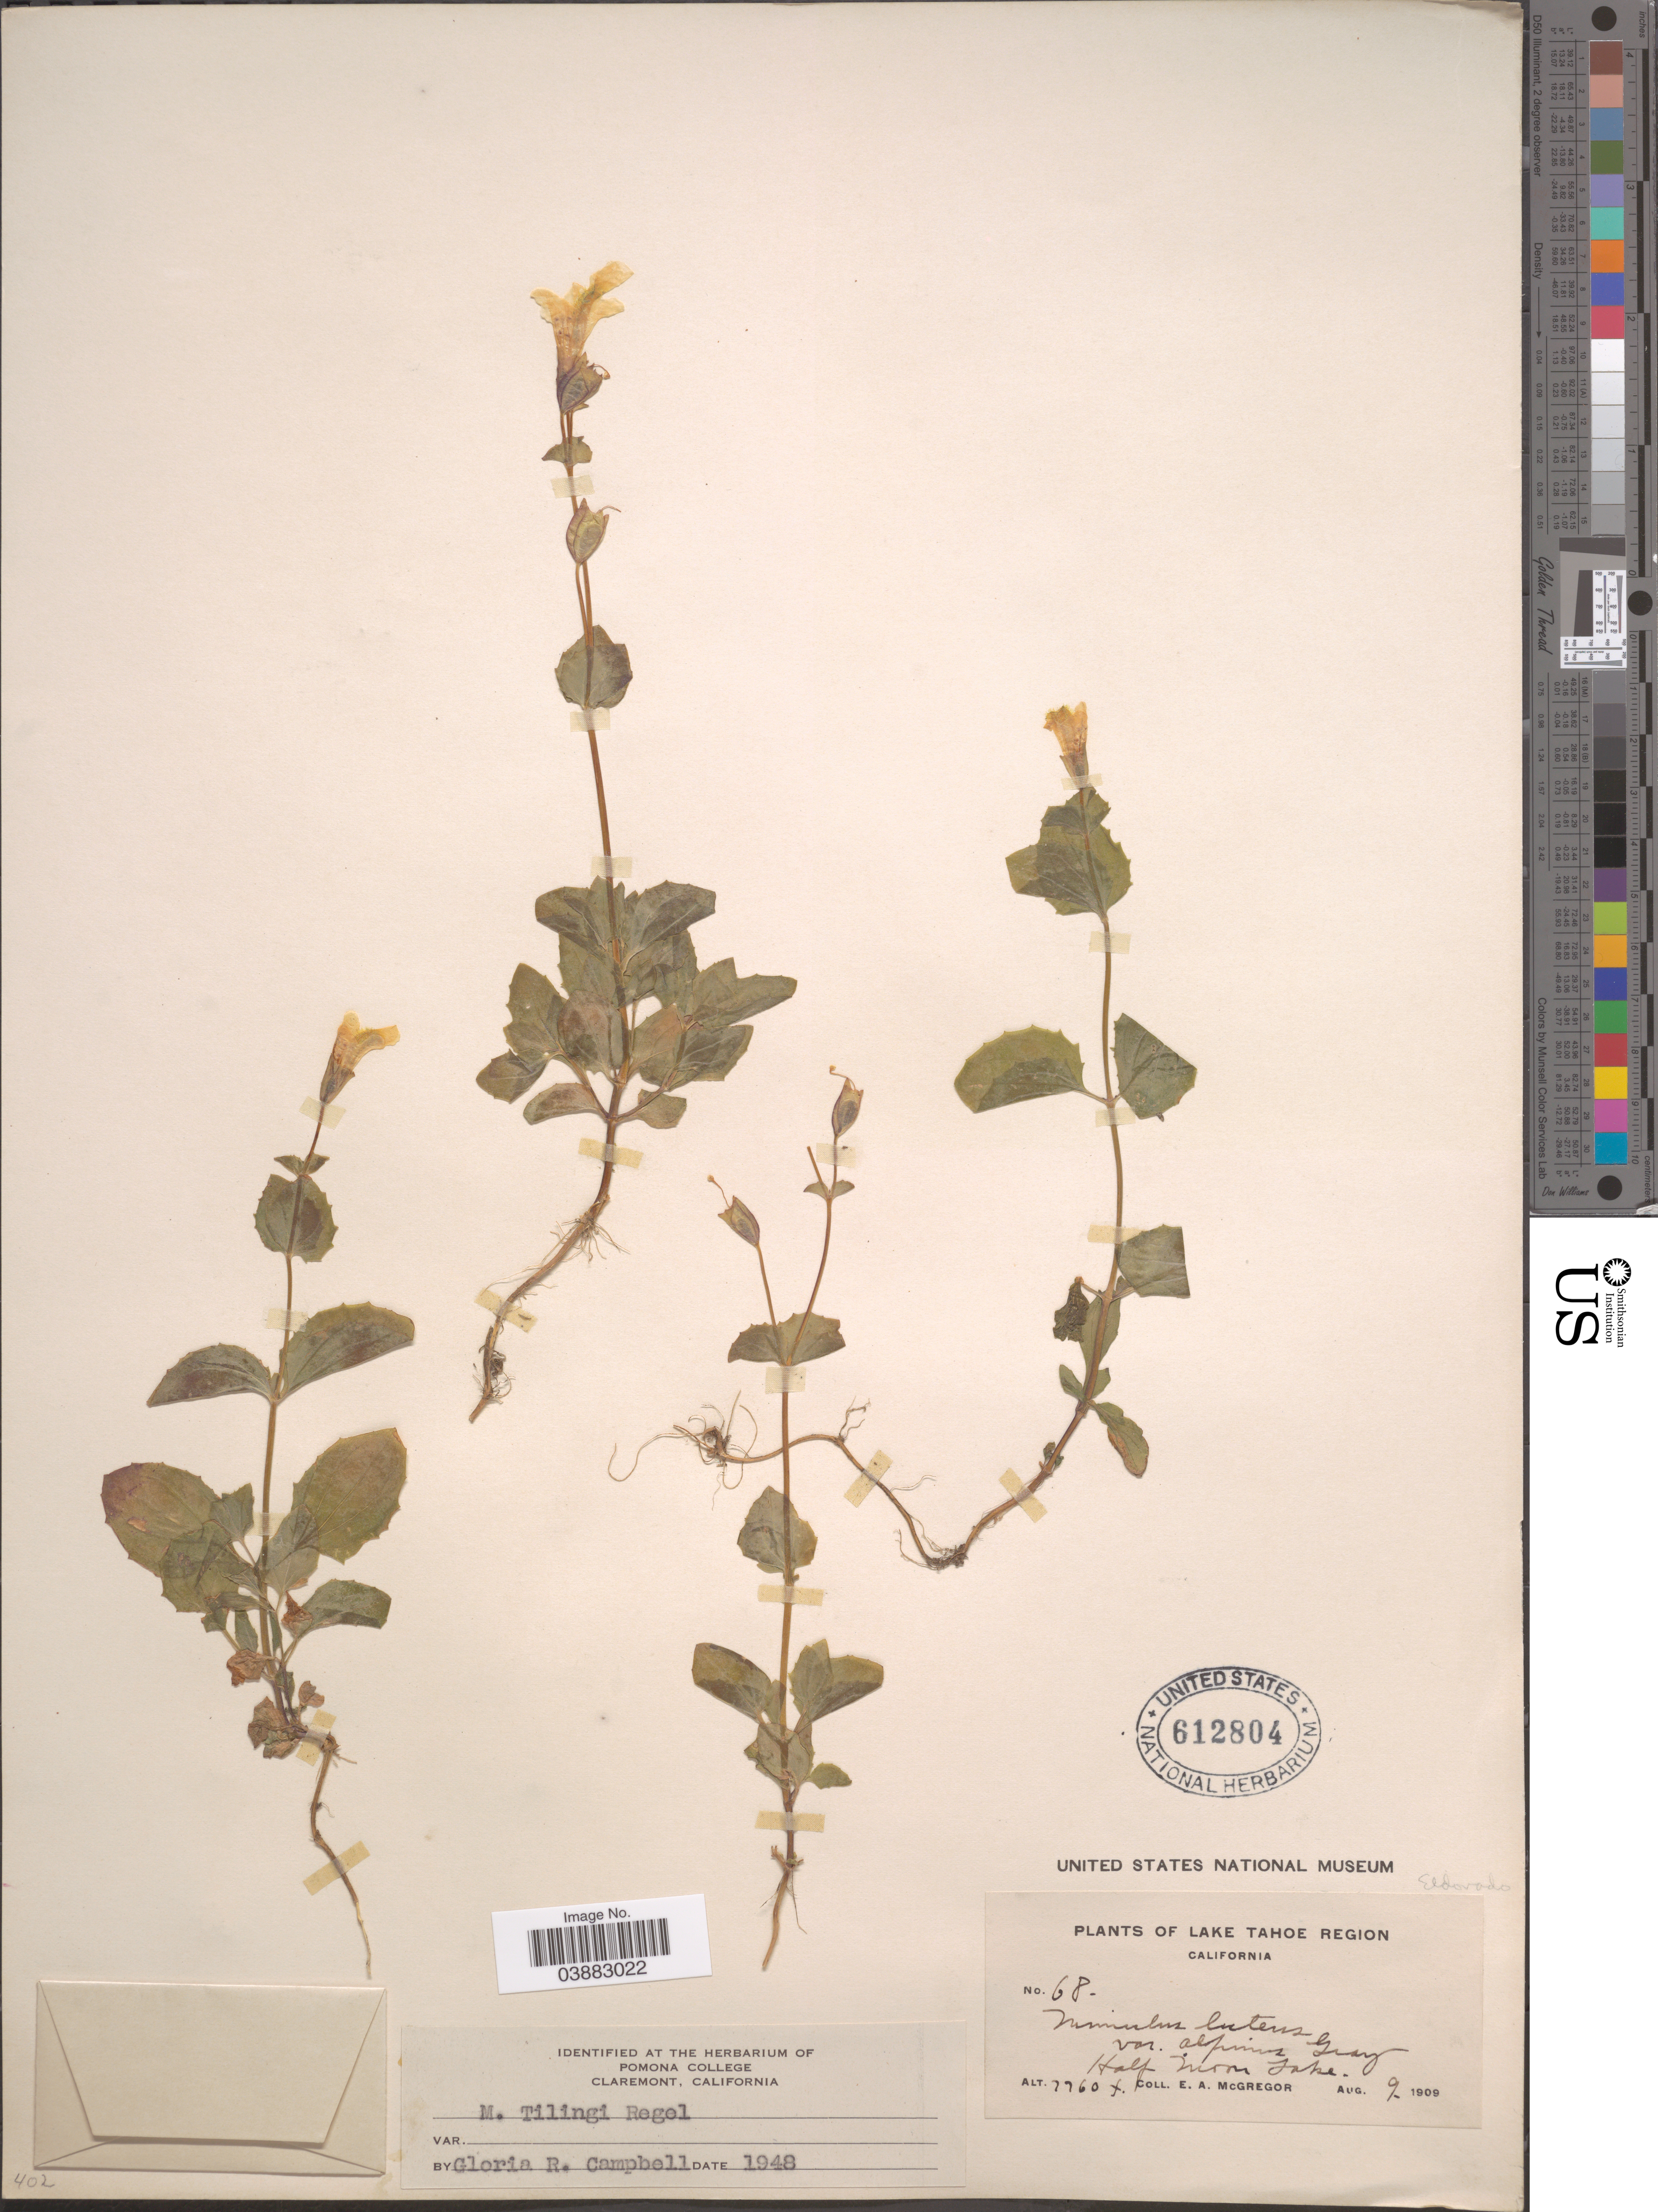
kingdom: Plantae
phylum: Tracheophyta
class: Magnoliopsida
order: Lamiales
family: Phrymaceae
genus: Mimulus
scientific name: Mimulus tilingii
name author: Regel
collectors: E. A. McGregor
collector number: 68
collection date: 1909-08-09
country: United States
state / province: California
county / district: El Dorado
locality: Eldorado. Lake Tahoe Region. Half Moon Lake.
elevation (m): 689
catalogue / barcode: US 612804